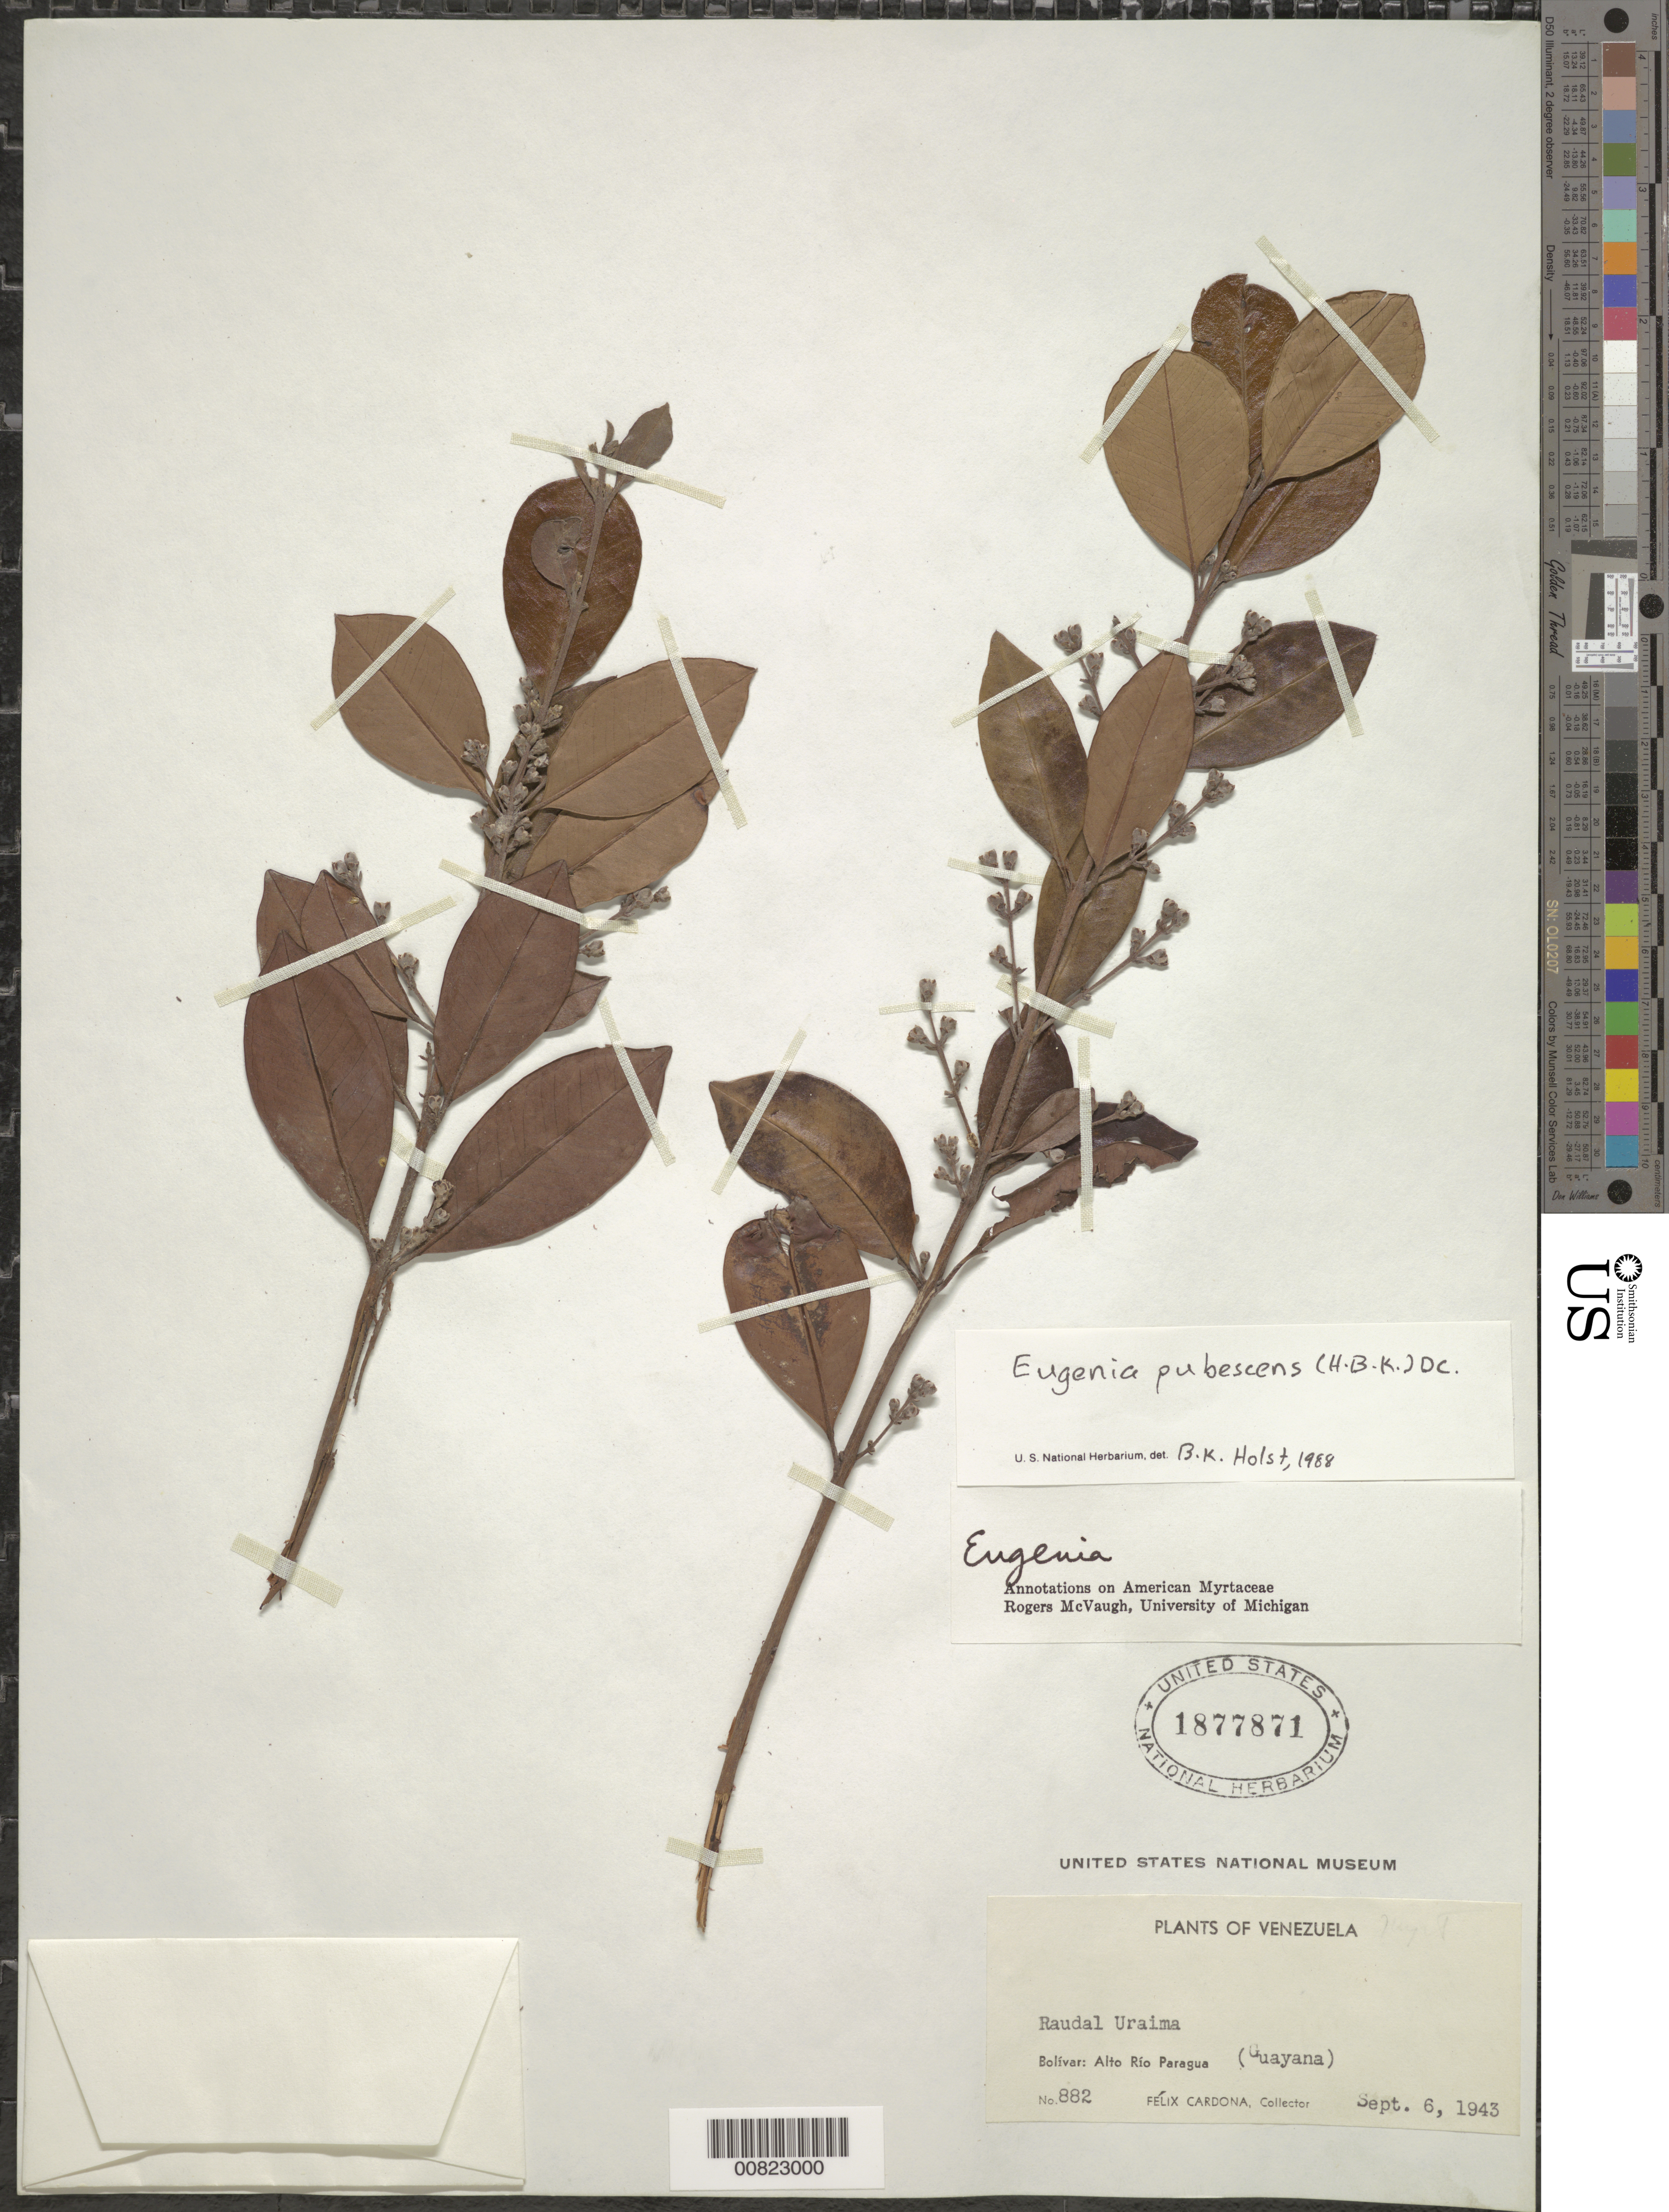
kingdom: Plantae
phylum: Tracheophyta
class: Magnoliopsida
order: Myrtales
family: Myrtaceae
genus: Eugenia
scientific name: Eugenia pubescens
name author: (Kunth) DC.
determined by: Holst, Bruce K.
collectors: F. Cardona Puig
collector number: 882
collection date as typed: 6-Sep-43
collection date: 1943-09-06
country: Venezuela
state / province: Bolívar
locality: Alto Río Paragua, Raudal Uraima (Guayana)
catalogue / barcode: US 1877871